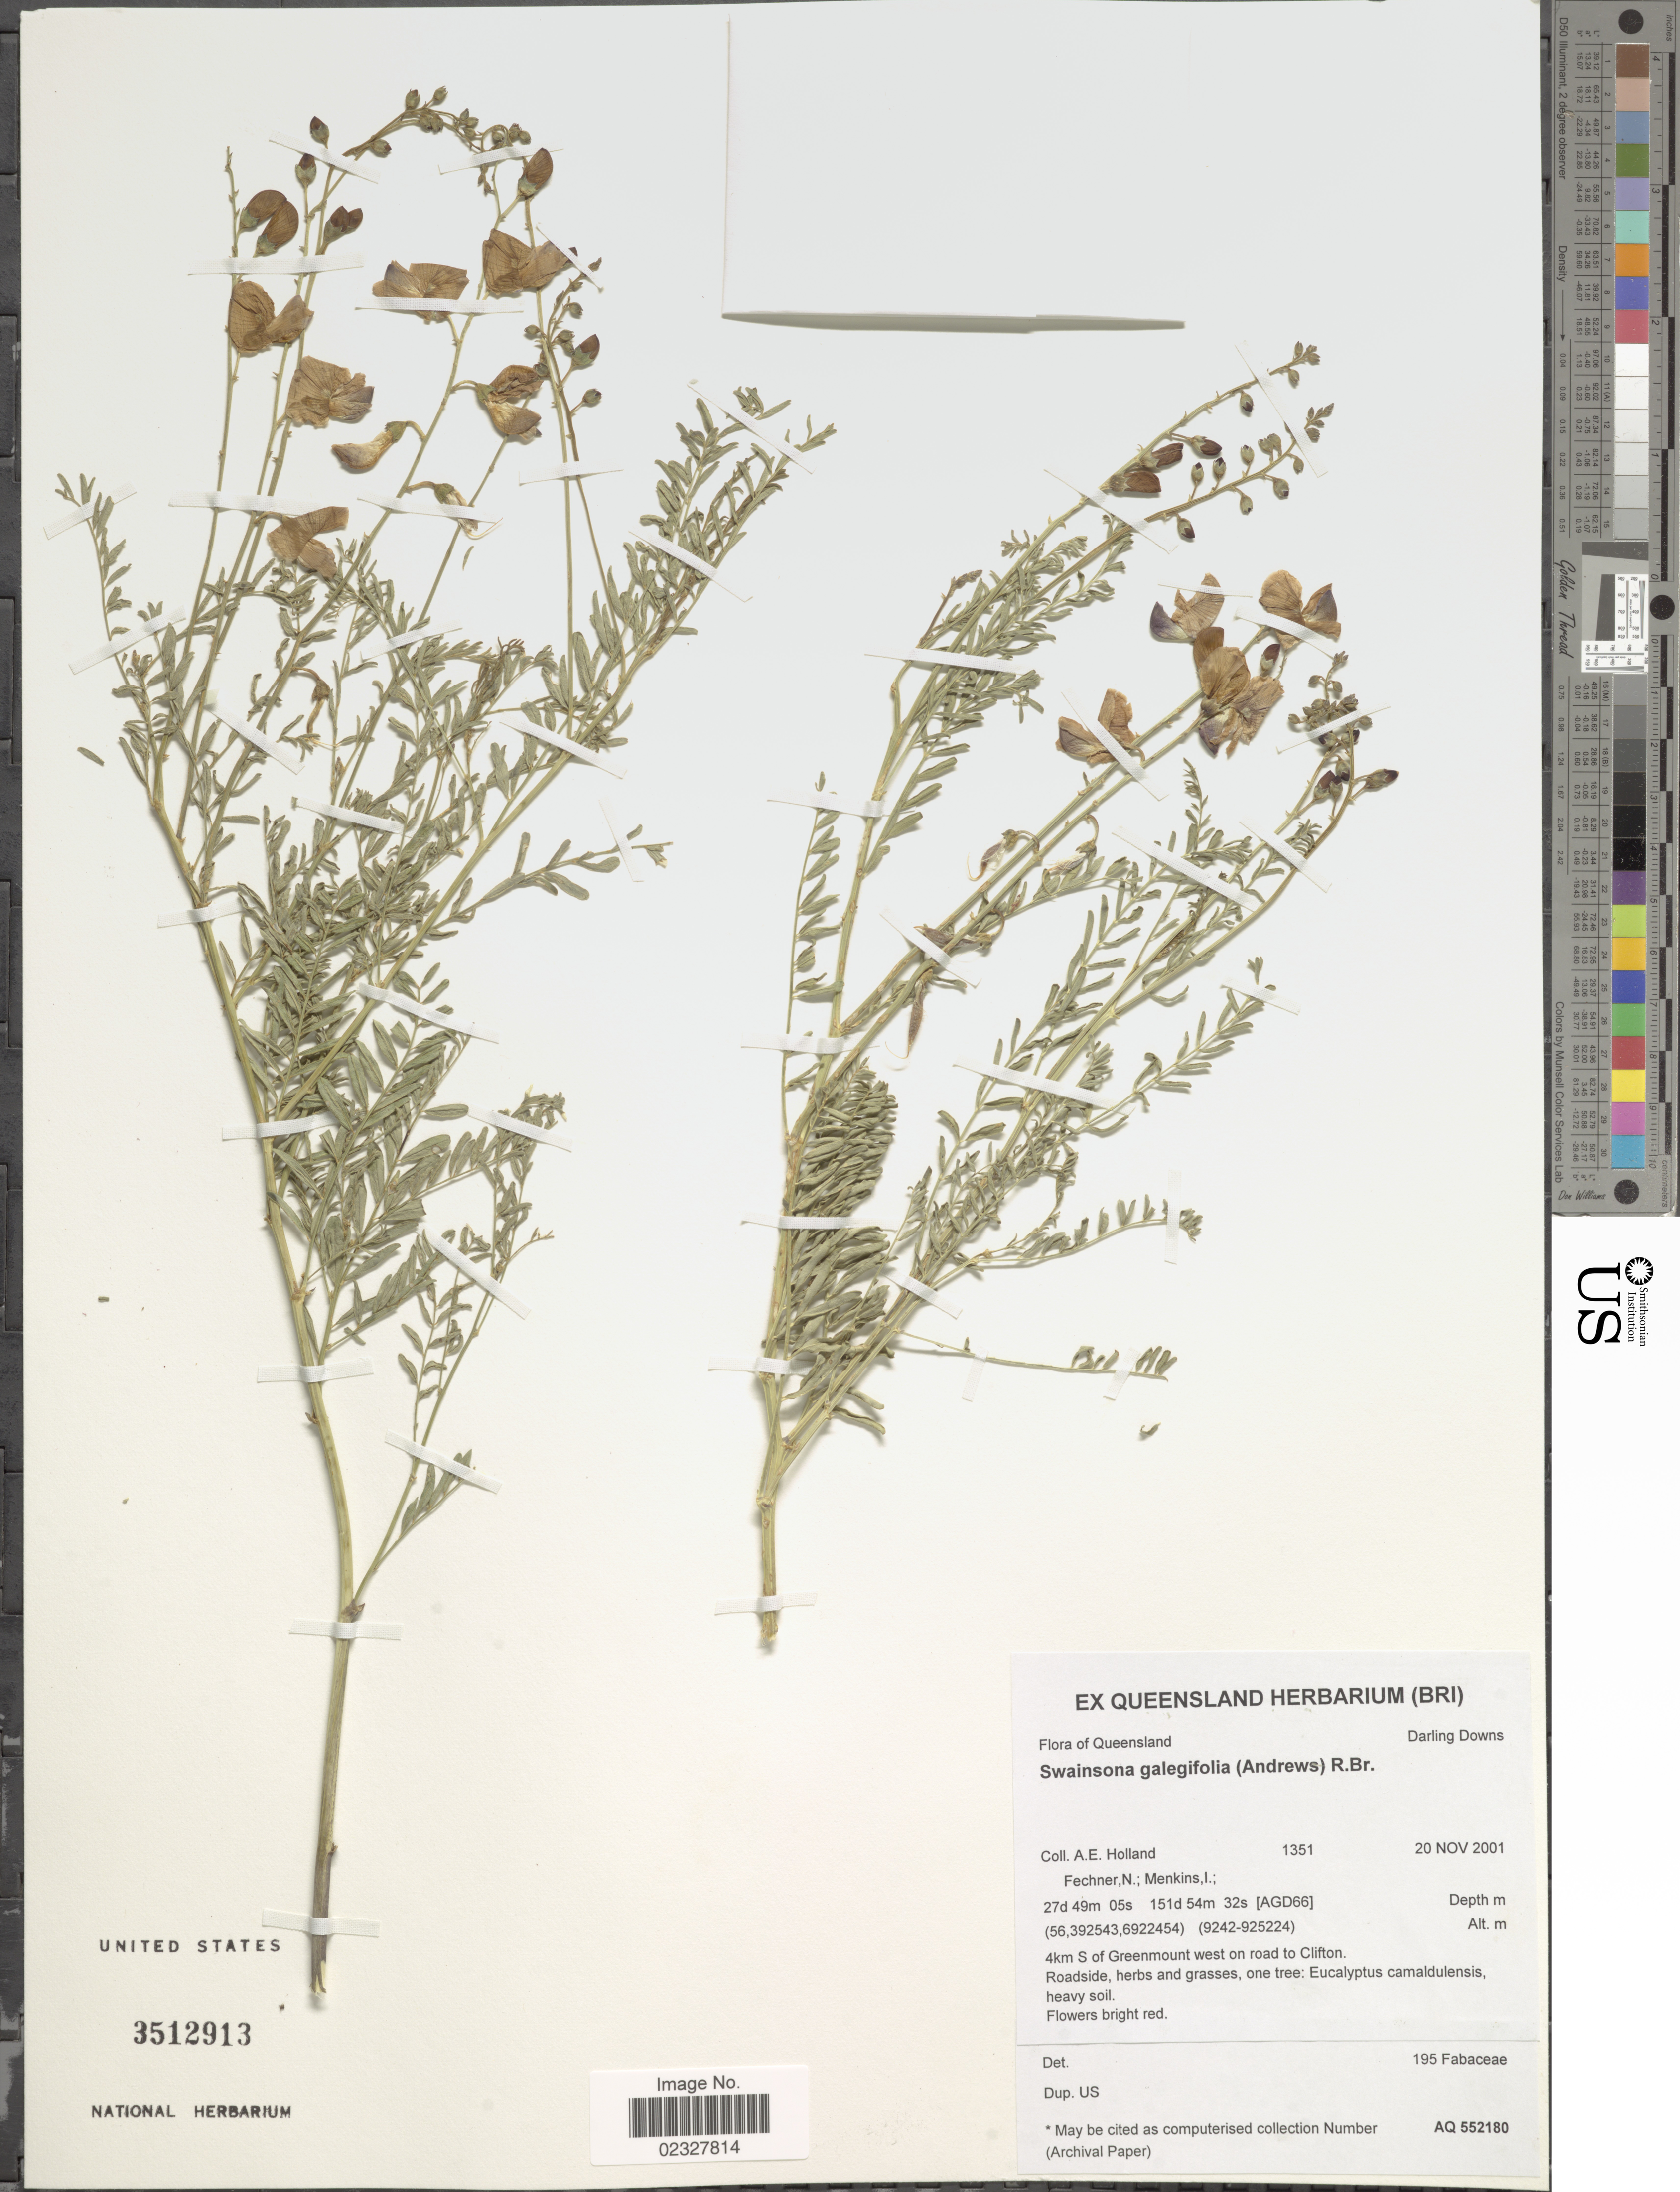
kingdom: Plantae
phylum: Tracheophyta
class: Magnoliopsida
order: Fabales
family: Fabaceae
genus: Swainsona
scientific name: Swainsona galegifolia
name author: (Andrews) R. Br.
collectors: A. Holland, N. Fechner & I. Menkins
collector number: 1351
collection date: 2001-11-20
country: Australia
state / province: Queensland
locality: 4km S of Greenmount west on road to Clifton Roadside.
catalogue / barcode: US 3512913